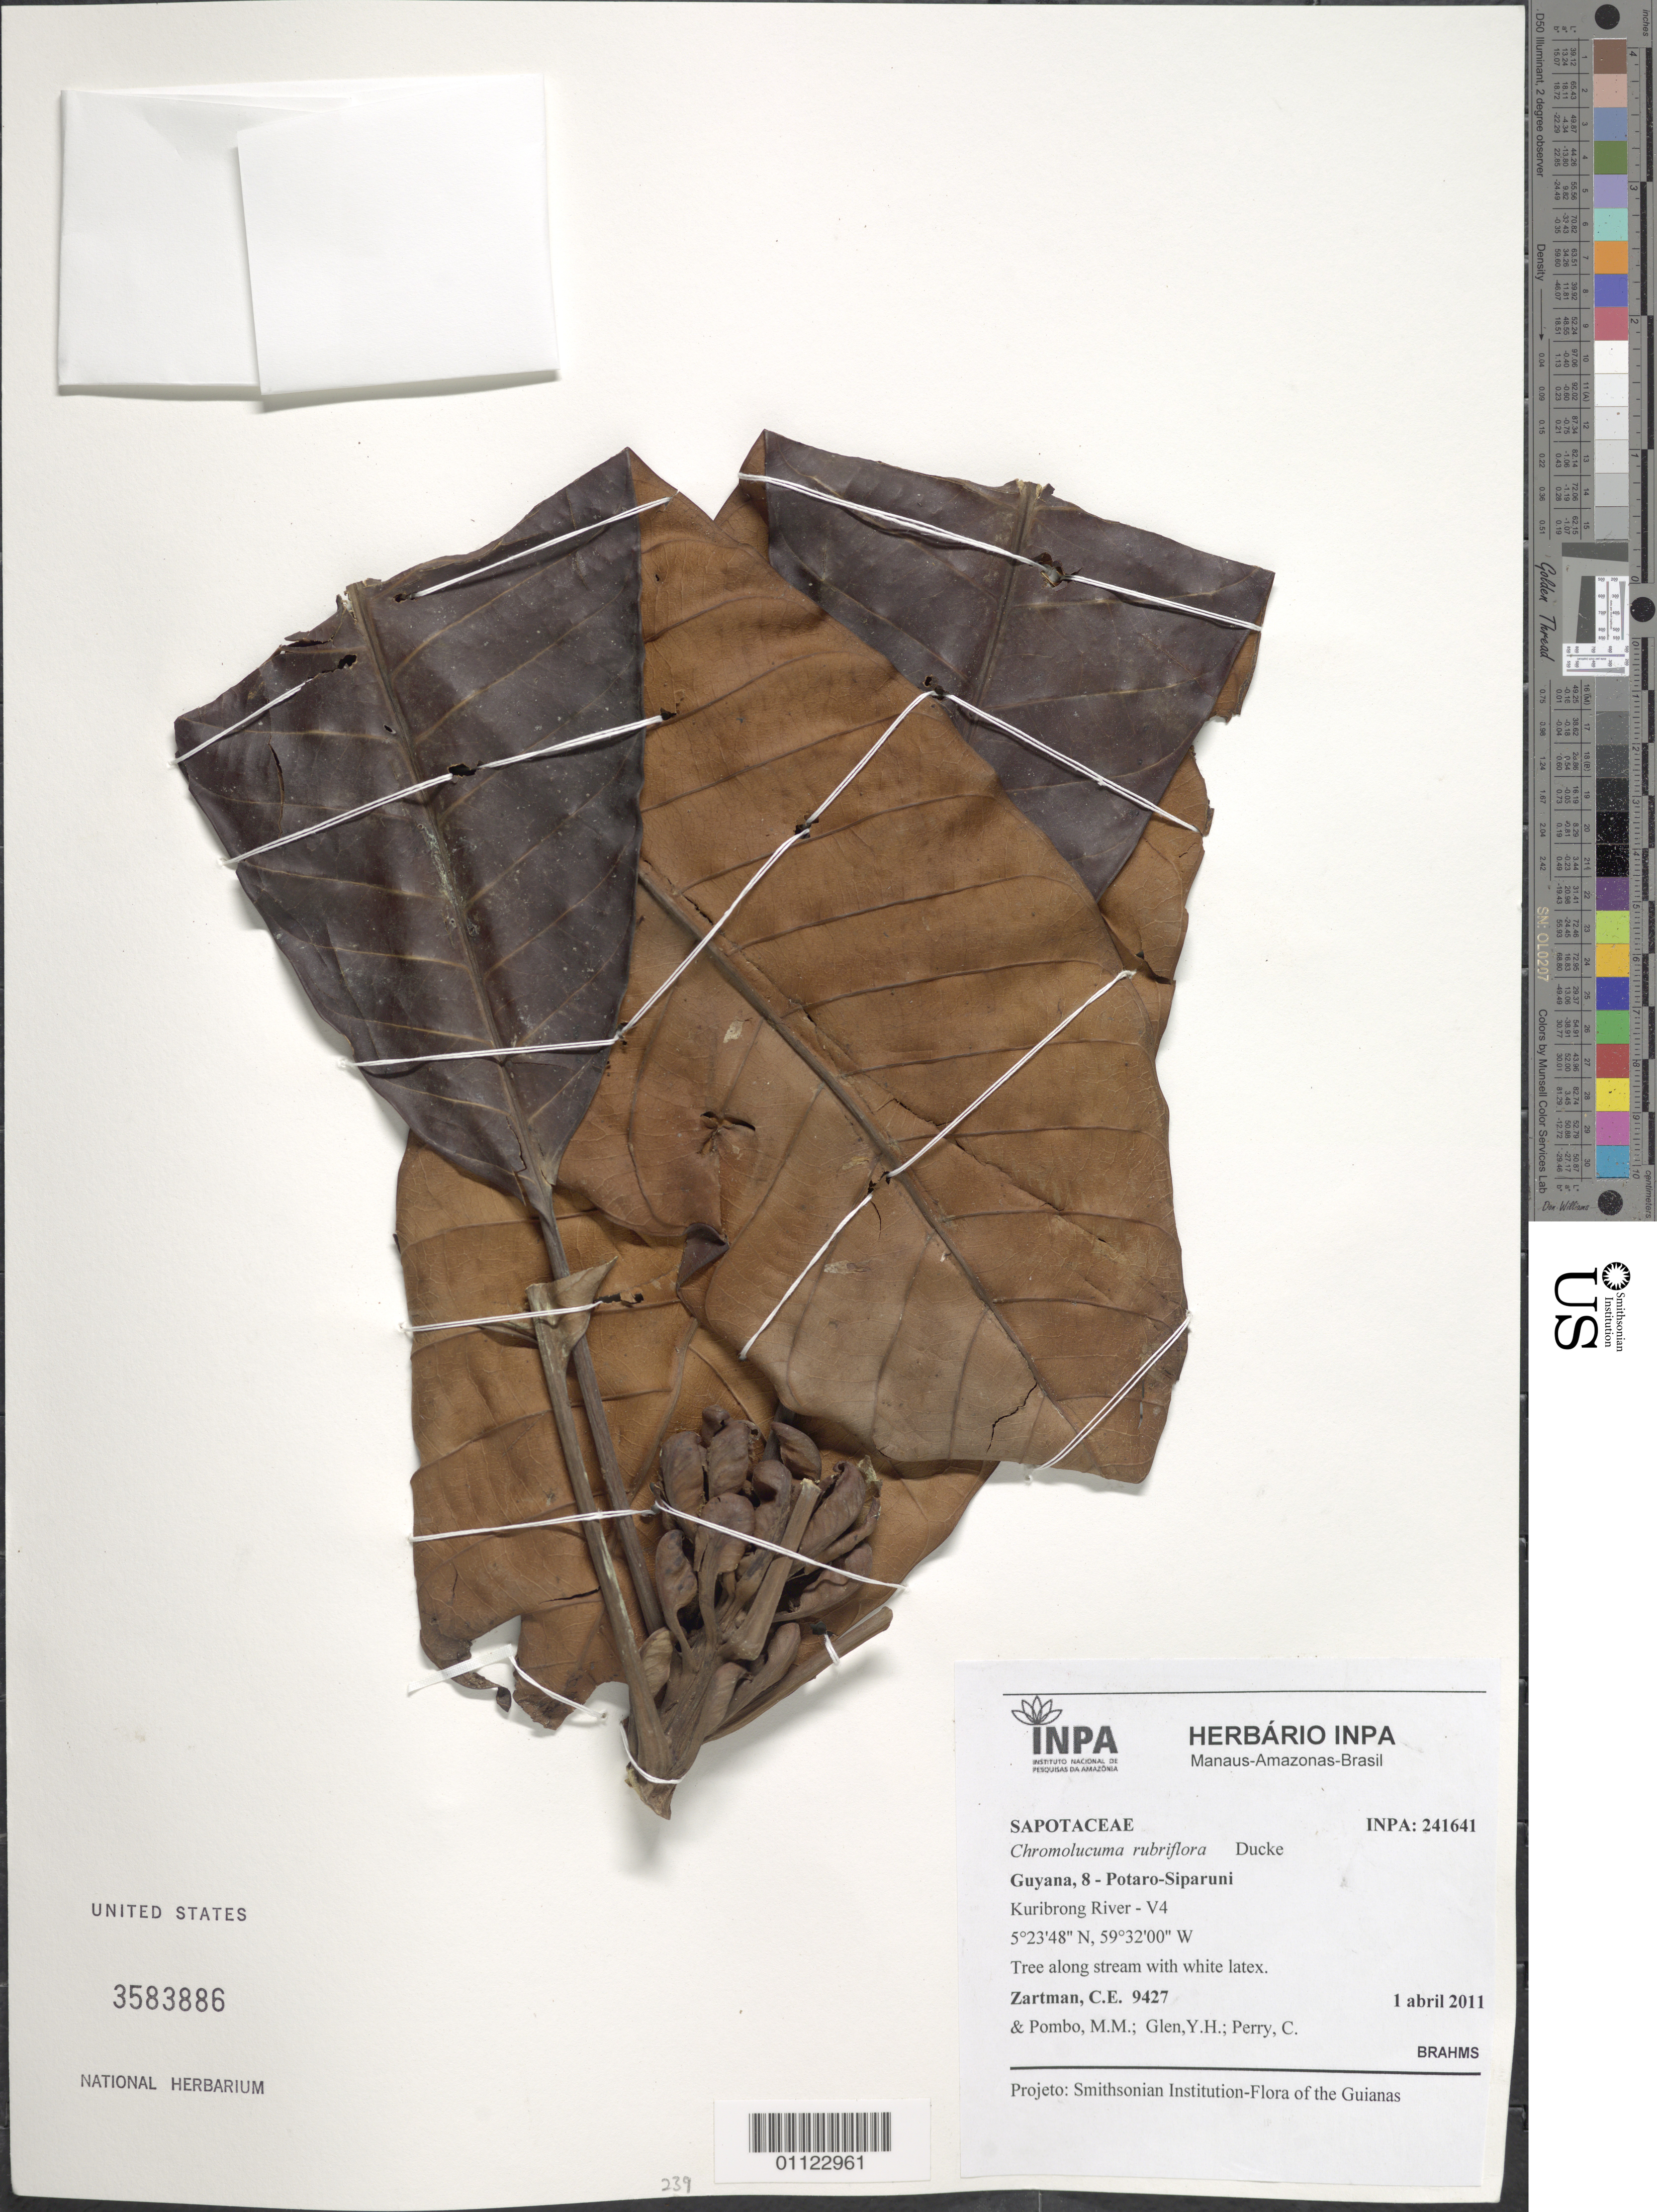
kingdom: Plantae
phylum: Tracheophyta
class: Magnoliopsida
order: Ericales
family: Sapotaceae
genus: Chromolucuma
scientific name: Chromolucuma rubriflora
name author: Ducke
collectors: C. Zartman, M. Pombo, Y. Glen & C. Perry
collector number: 9427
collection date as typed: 1-Apr-11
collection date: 1911-04-01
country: Guyana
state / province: Potaro-Siparuni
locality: Kuribrong River - V4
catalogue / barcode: US 3583886